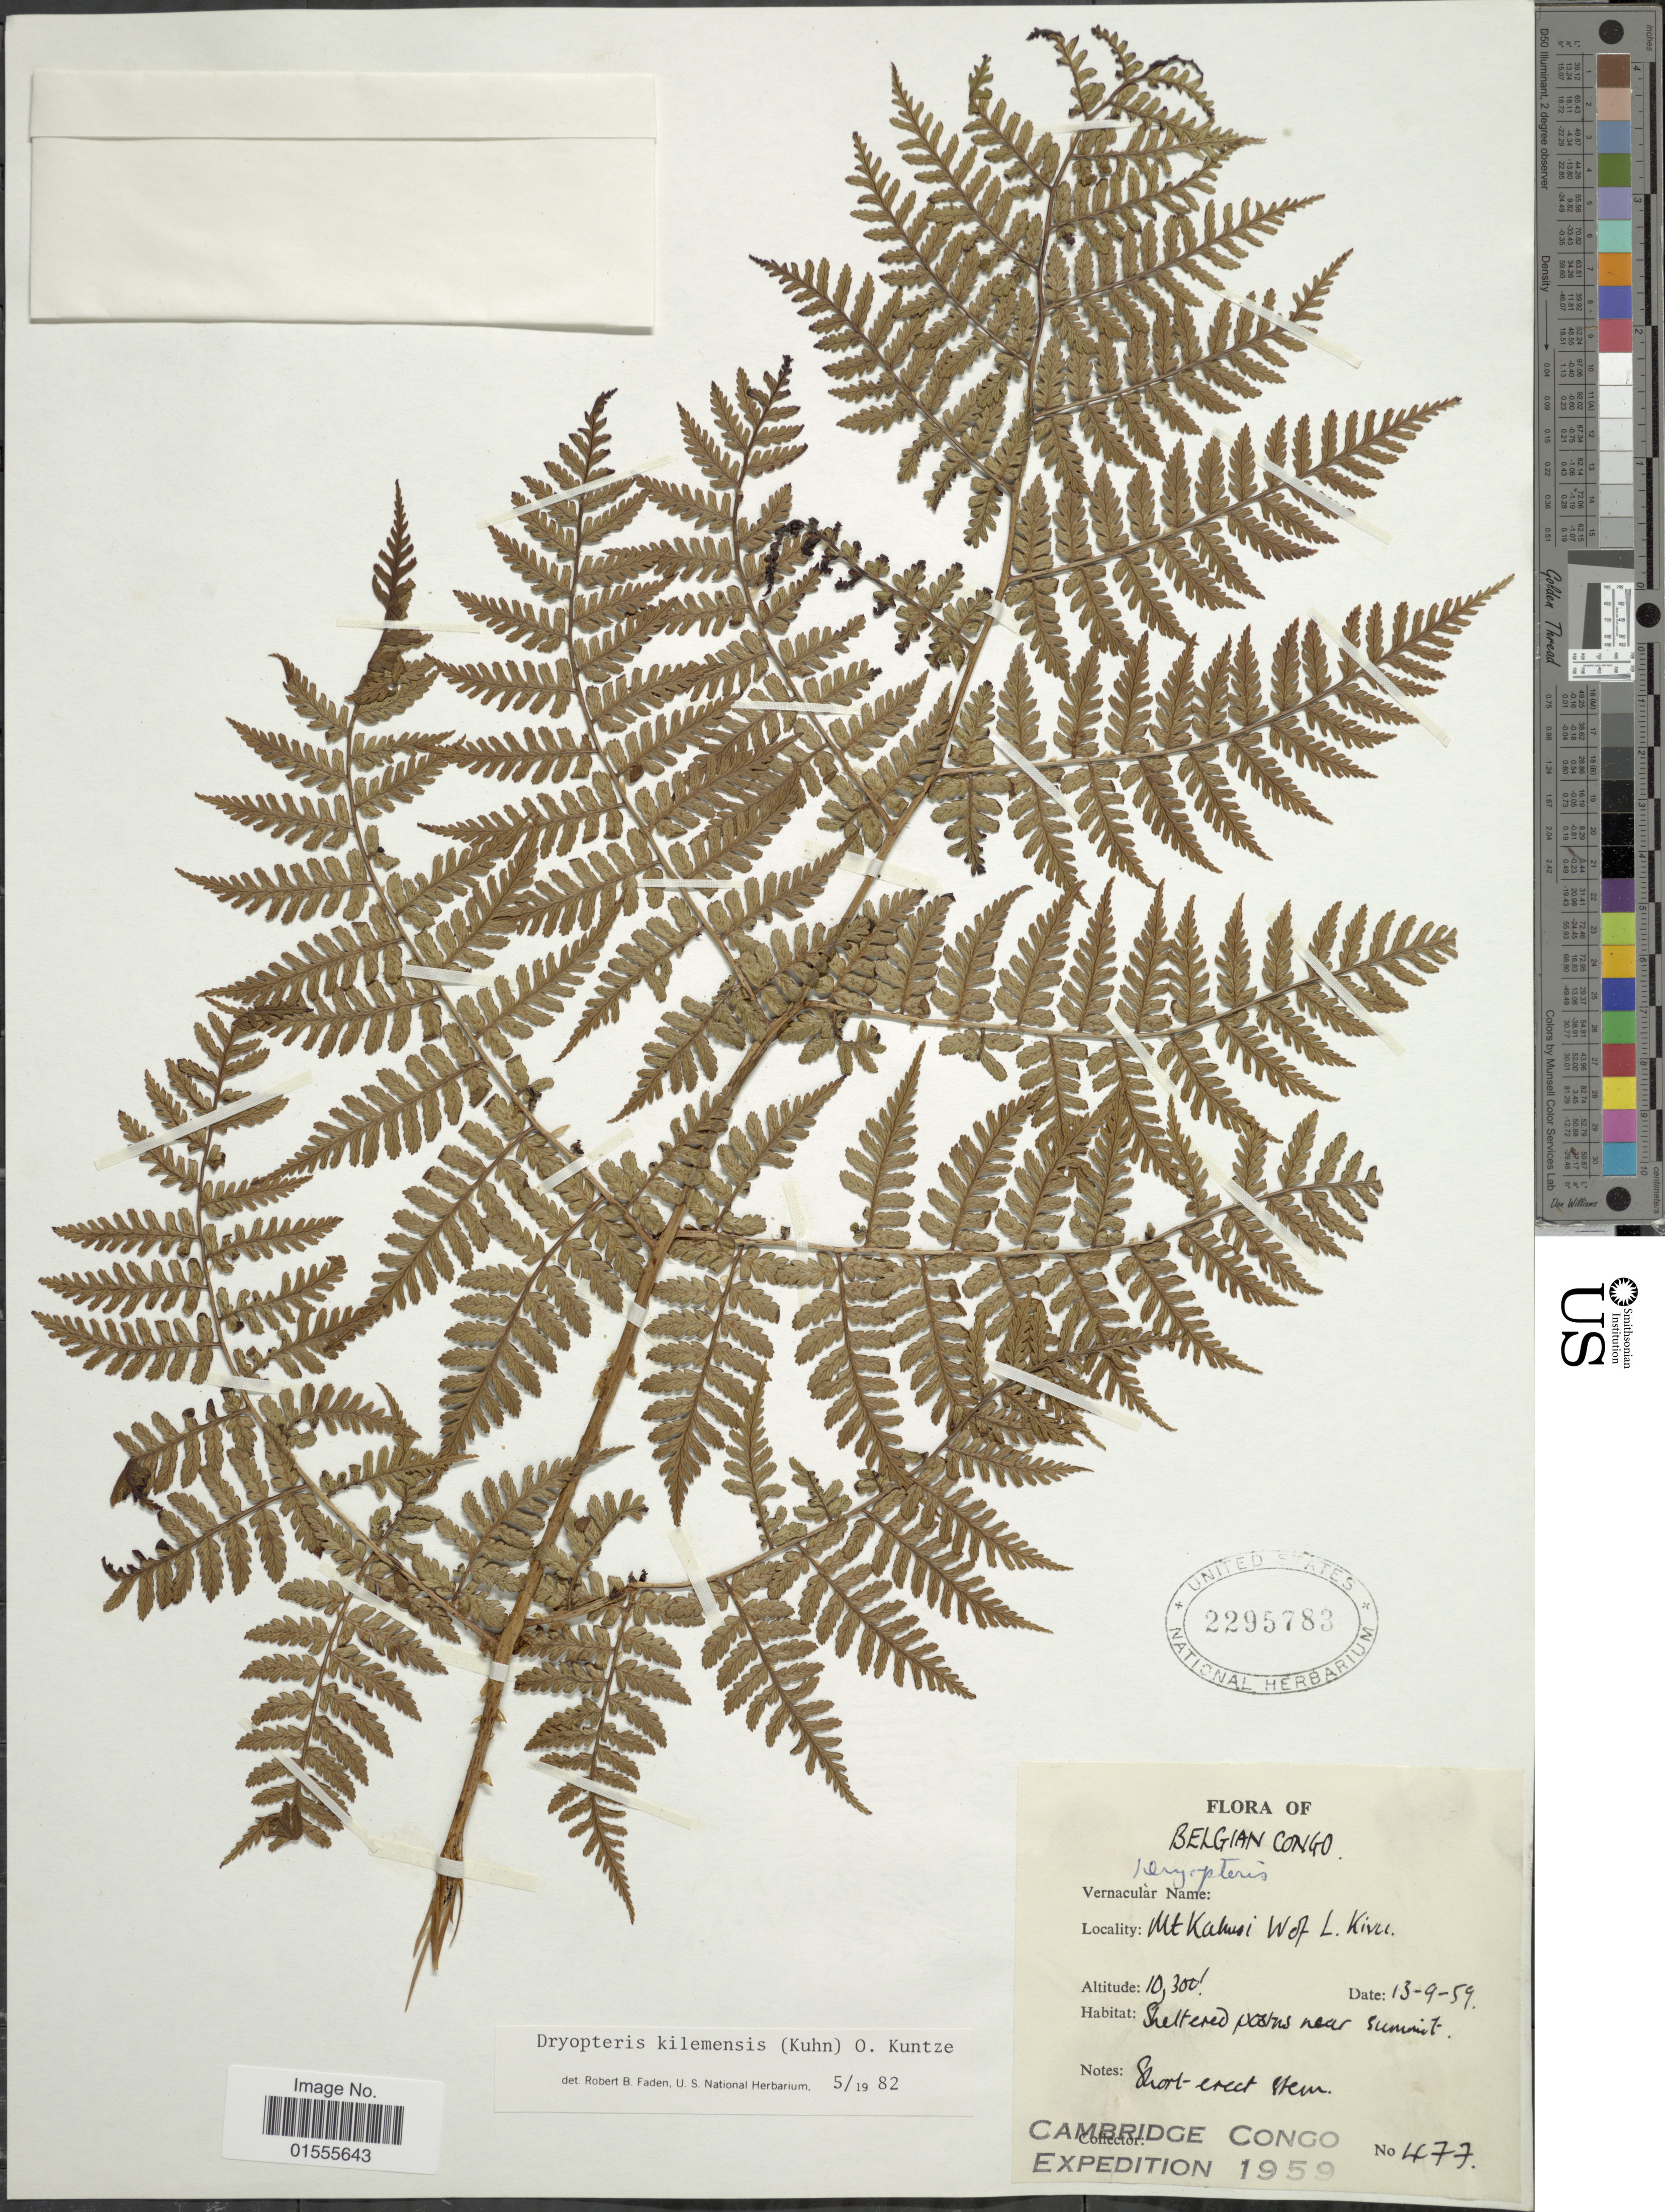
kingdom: Plantae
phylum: Tracheophyta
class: Polypodiopsida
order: Polypodiales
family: Dryopteridaceae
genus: Dryopteris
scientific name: Dryopteris kilemensis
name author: (Kuhn) Kuntze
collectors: Cambridge Congo Expedition 1959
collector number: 477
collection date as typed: Transcribed d/m/y: 13/9/59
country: Congo, Democratic Republic of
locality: Belgian Congo, Mt Kahusi W of Kivu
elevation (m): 3139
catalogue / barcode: US 2295783